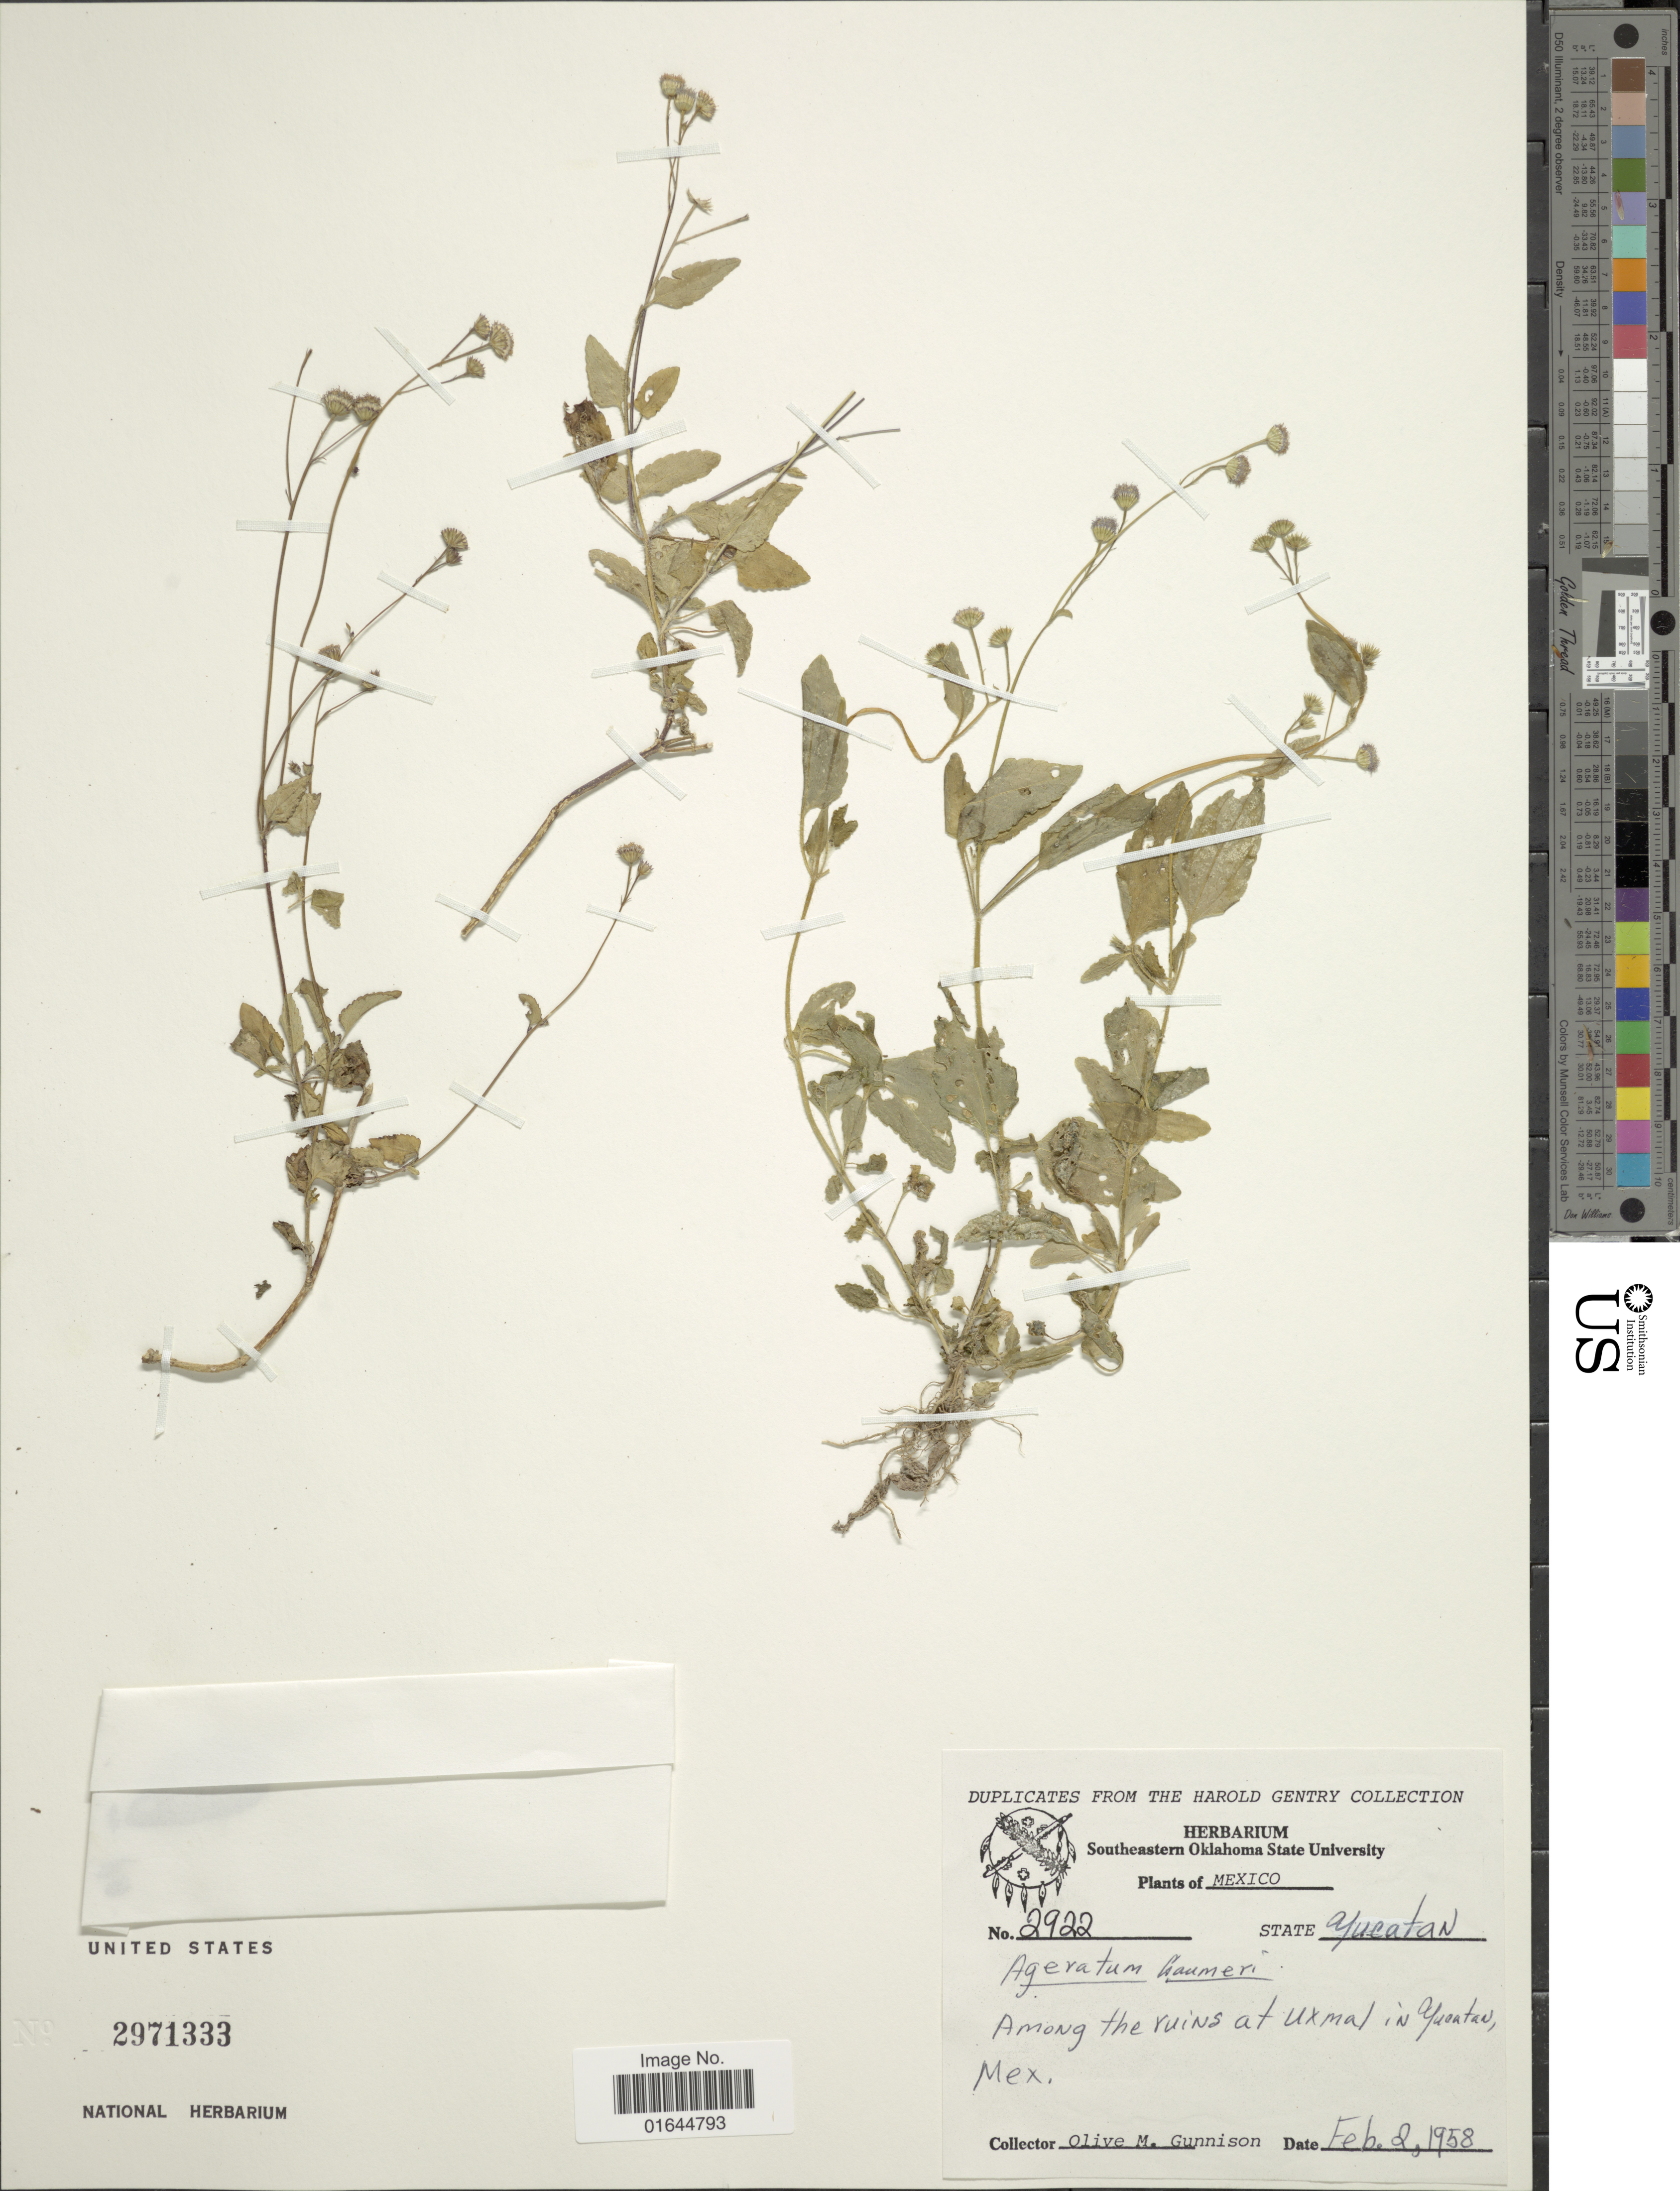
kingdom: Plantae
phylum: Tracheophyta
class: Magnoliopsida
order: Asterales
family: Asteraceae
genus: Ageratum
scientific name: Ageratum gaumeri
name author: B.L. Rob.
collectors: Gunnison, O. M.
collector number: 2922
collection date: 1958-02-02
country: Mexico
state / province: Yucatán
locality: Mexico, State Yucatan, among the ruins at Uxmal in Yucatan.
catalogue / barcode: US 2971333